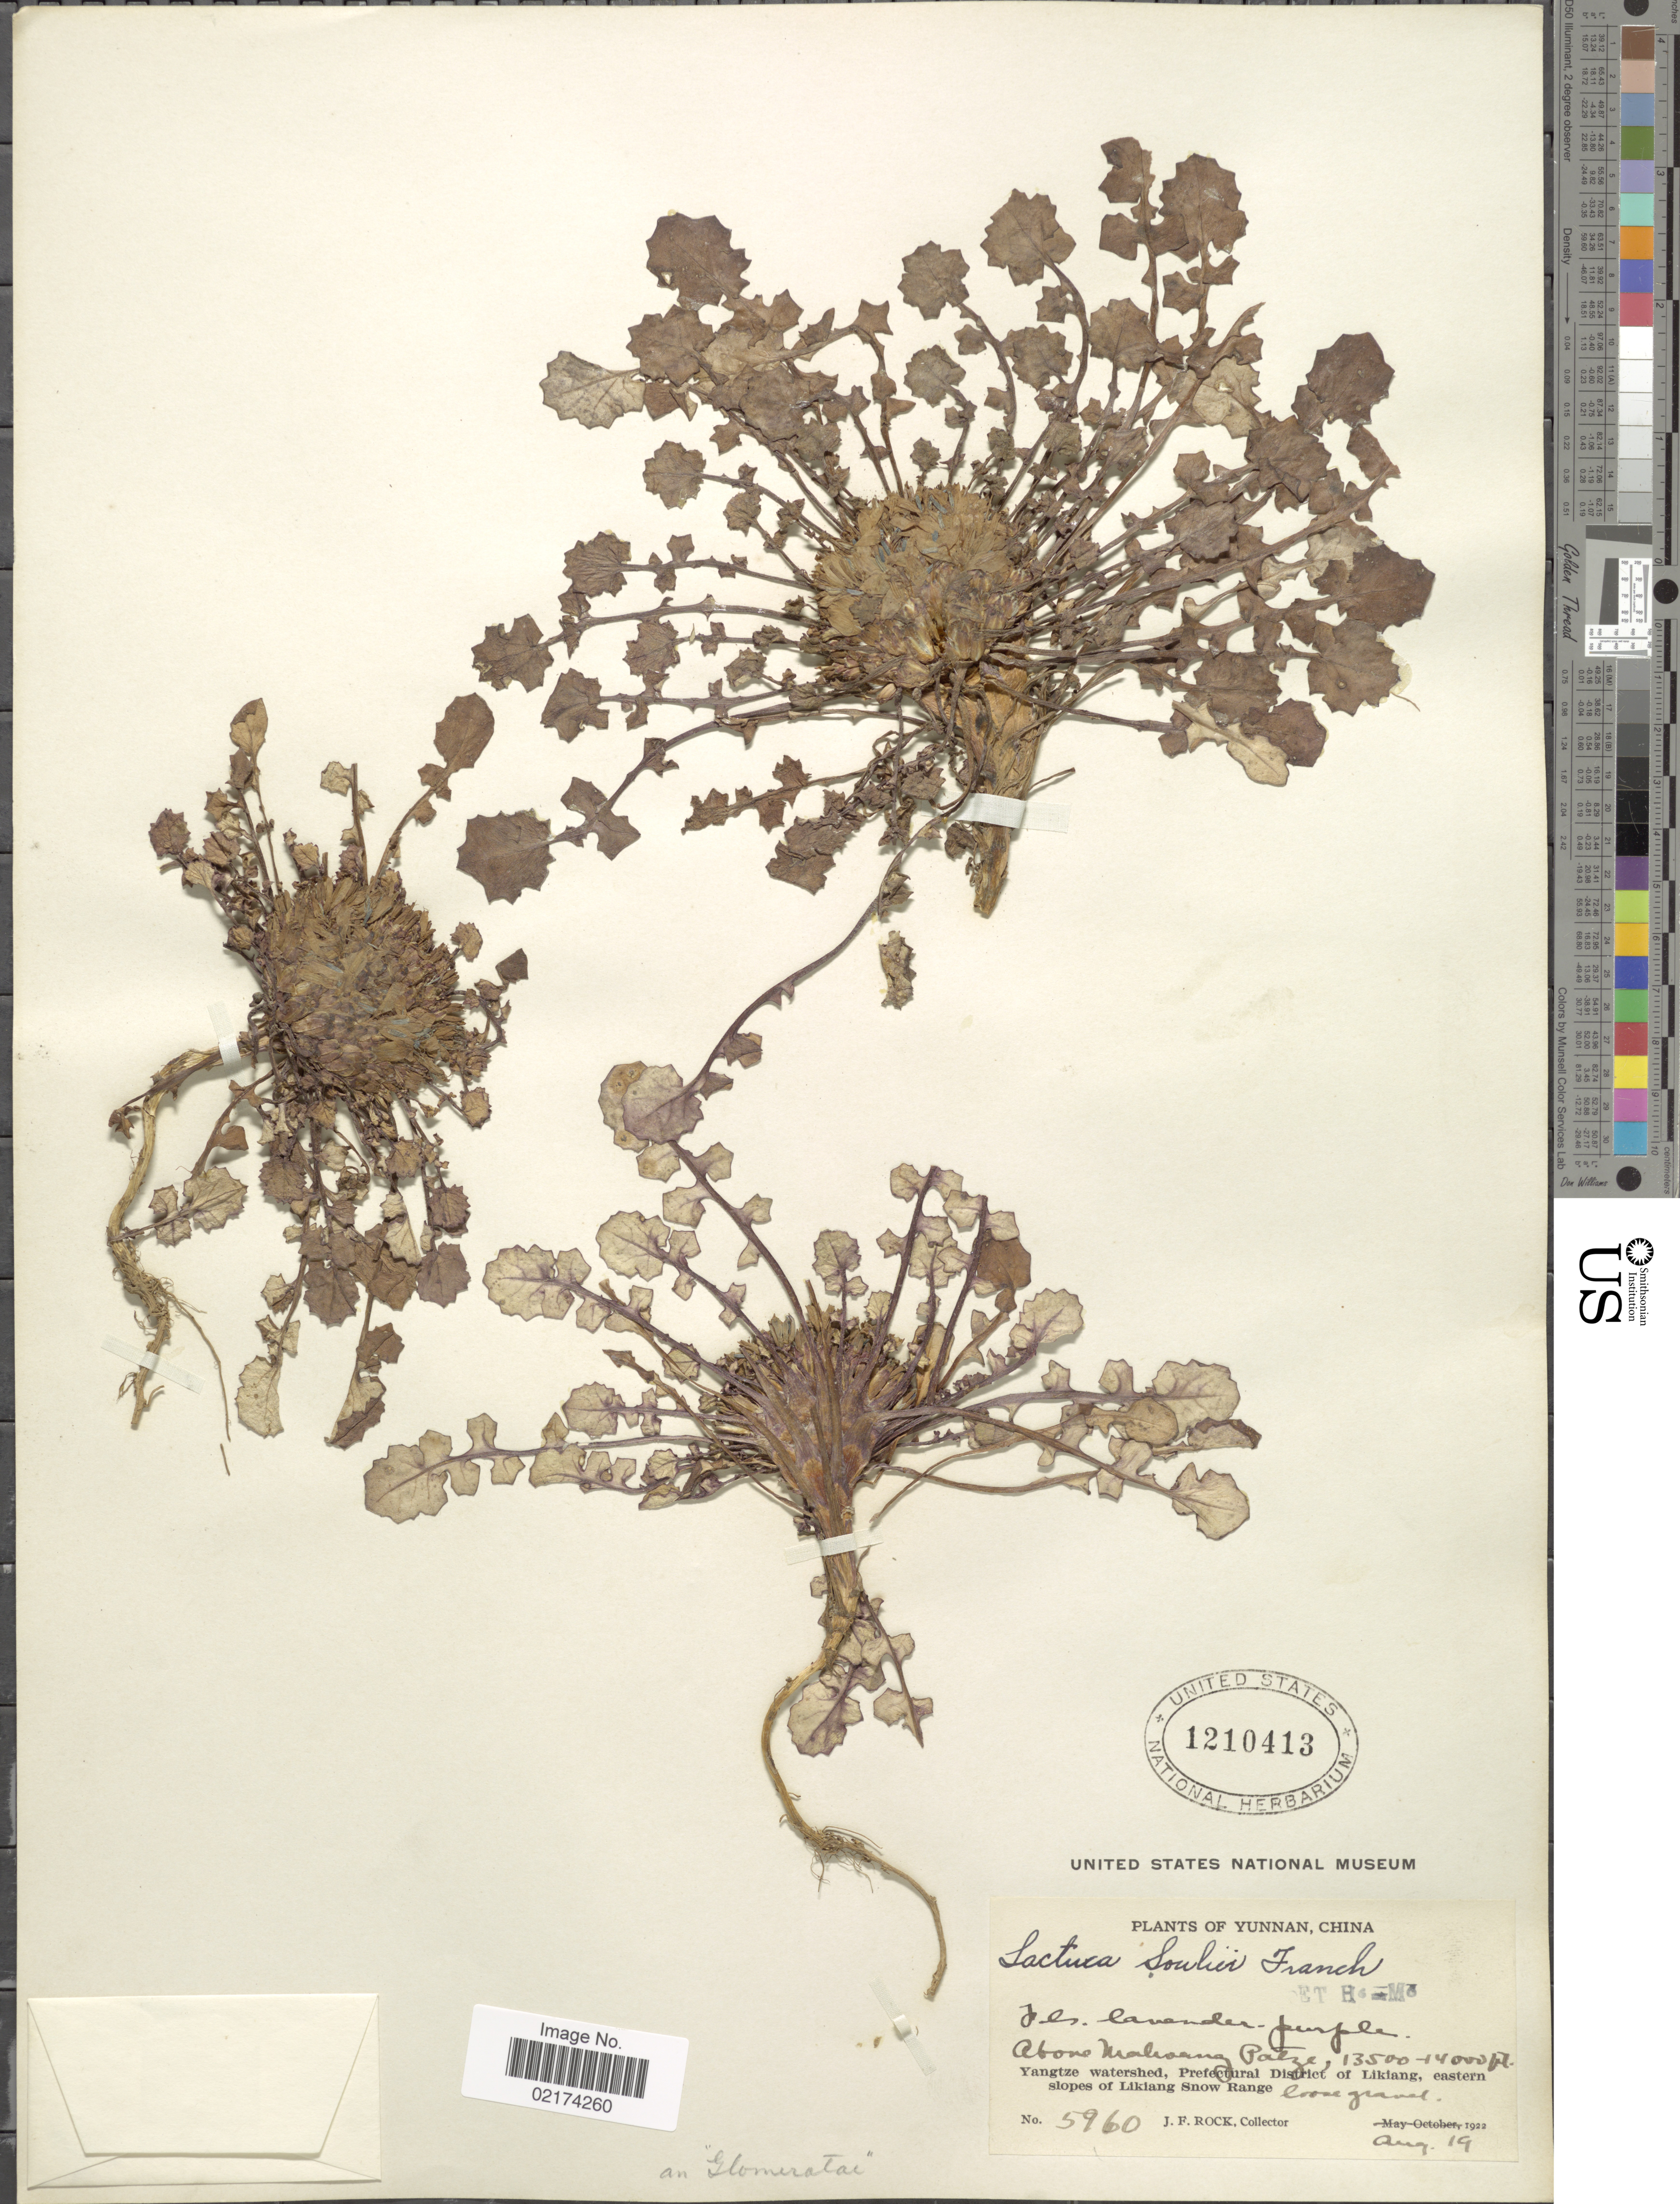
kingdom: Plantae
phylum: Tracheophyta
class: Magnoliopsida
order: Asterales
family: Asteraceae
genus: Parasyncalathium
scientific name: Parasyncalathium souliei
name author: (Franch.) J. W. Zhang et al.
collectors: J. F. Rock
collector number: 5960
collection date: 1922-08-19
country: China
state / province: Yunnan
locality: Above Mahoang Patze, Yangtze watershed, Prefectural District of Likiang, eastern slopes of Likiang Snow Range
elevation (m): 4115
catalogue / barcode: US 1210413